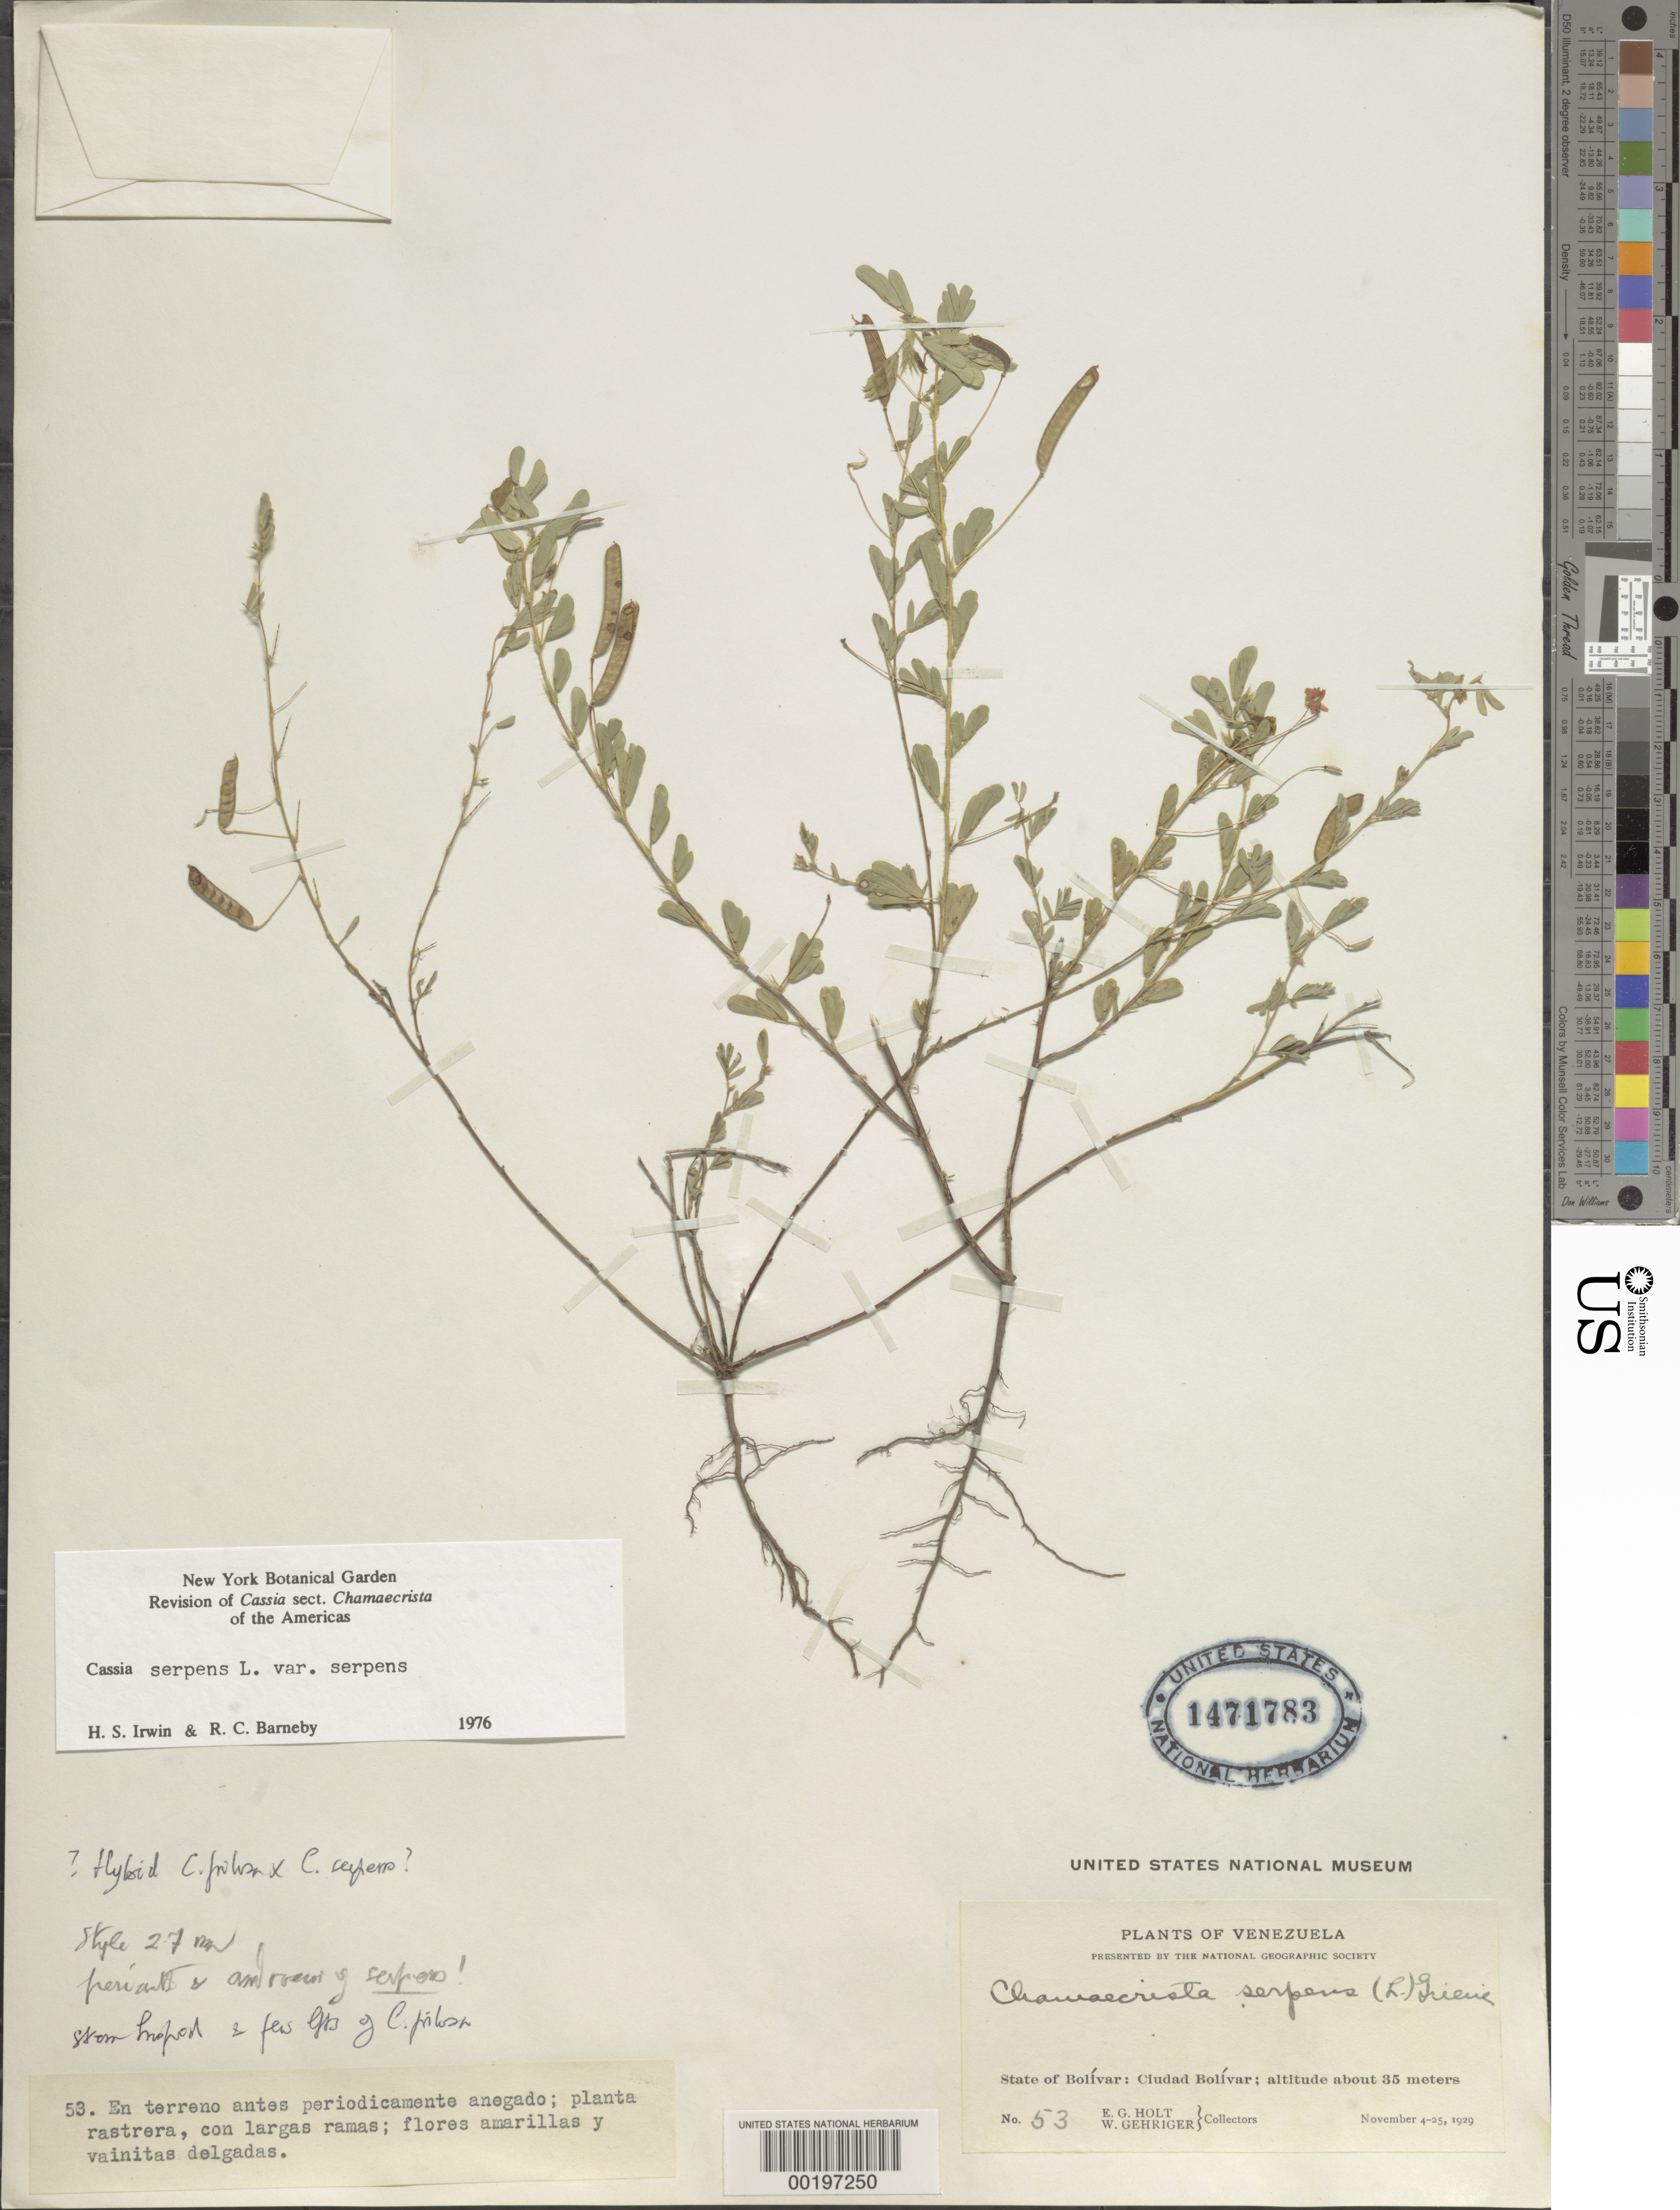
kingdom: Plantae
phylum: Tracheophyta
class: Magnoliopsida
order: Fabales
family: Fabaceae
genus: Chamaecrista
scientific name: Chamaecrista serpens var. serpens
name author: (L.) Greene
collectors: E. Holt & W. Gehriger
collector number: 53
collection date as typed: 04 Nov 1929 to 25 Nov 1929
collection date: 1929-11-04/1929-11-25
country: Venezuela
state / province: Bolivar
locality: Ciudad bolivar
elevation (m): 35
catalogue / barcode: US 1471783